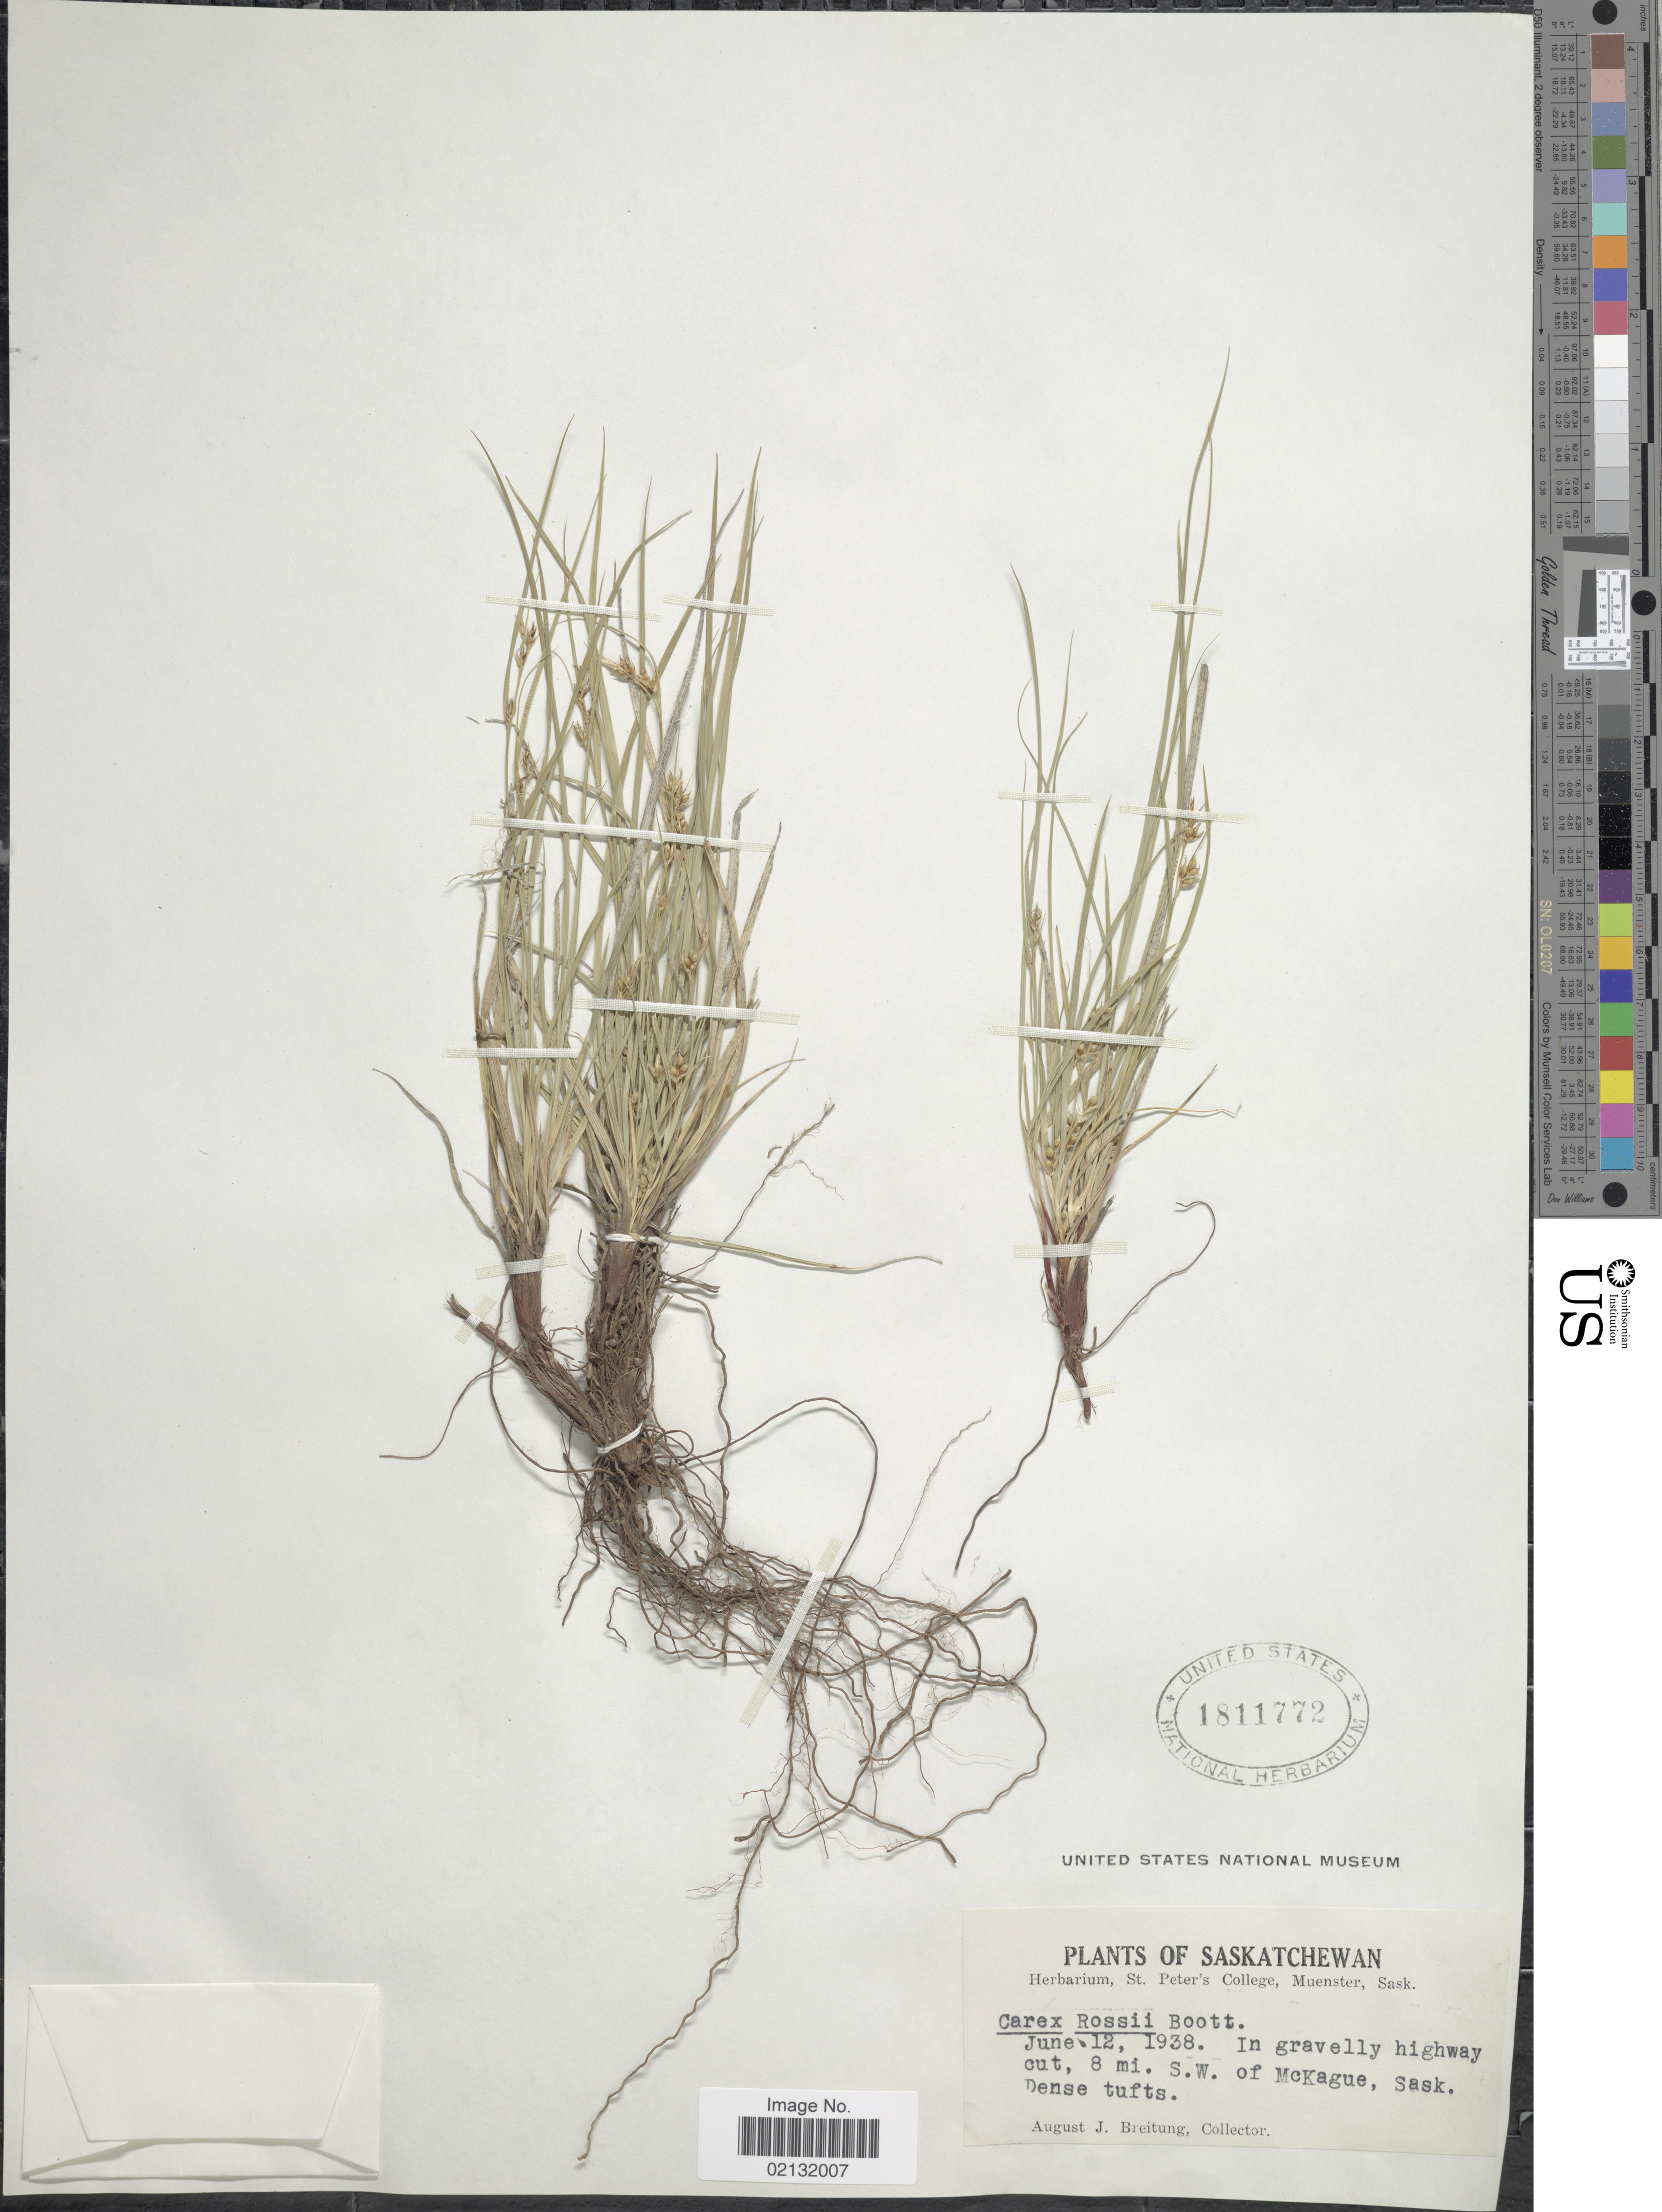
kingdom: Plantae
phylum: Tracheophyta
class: Liliopsida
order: Poales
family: Cyperaceae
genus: Carex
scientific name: Carex rossii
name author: Boott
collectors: A. Breitung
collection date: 1938-06-12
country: Canada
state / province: Saskatchewan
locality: Saskatchewan, In gravelly highway cut, 8 mi. S.W. of Mc Kague , Sask. Dense tufts.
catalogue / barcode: US 1811772